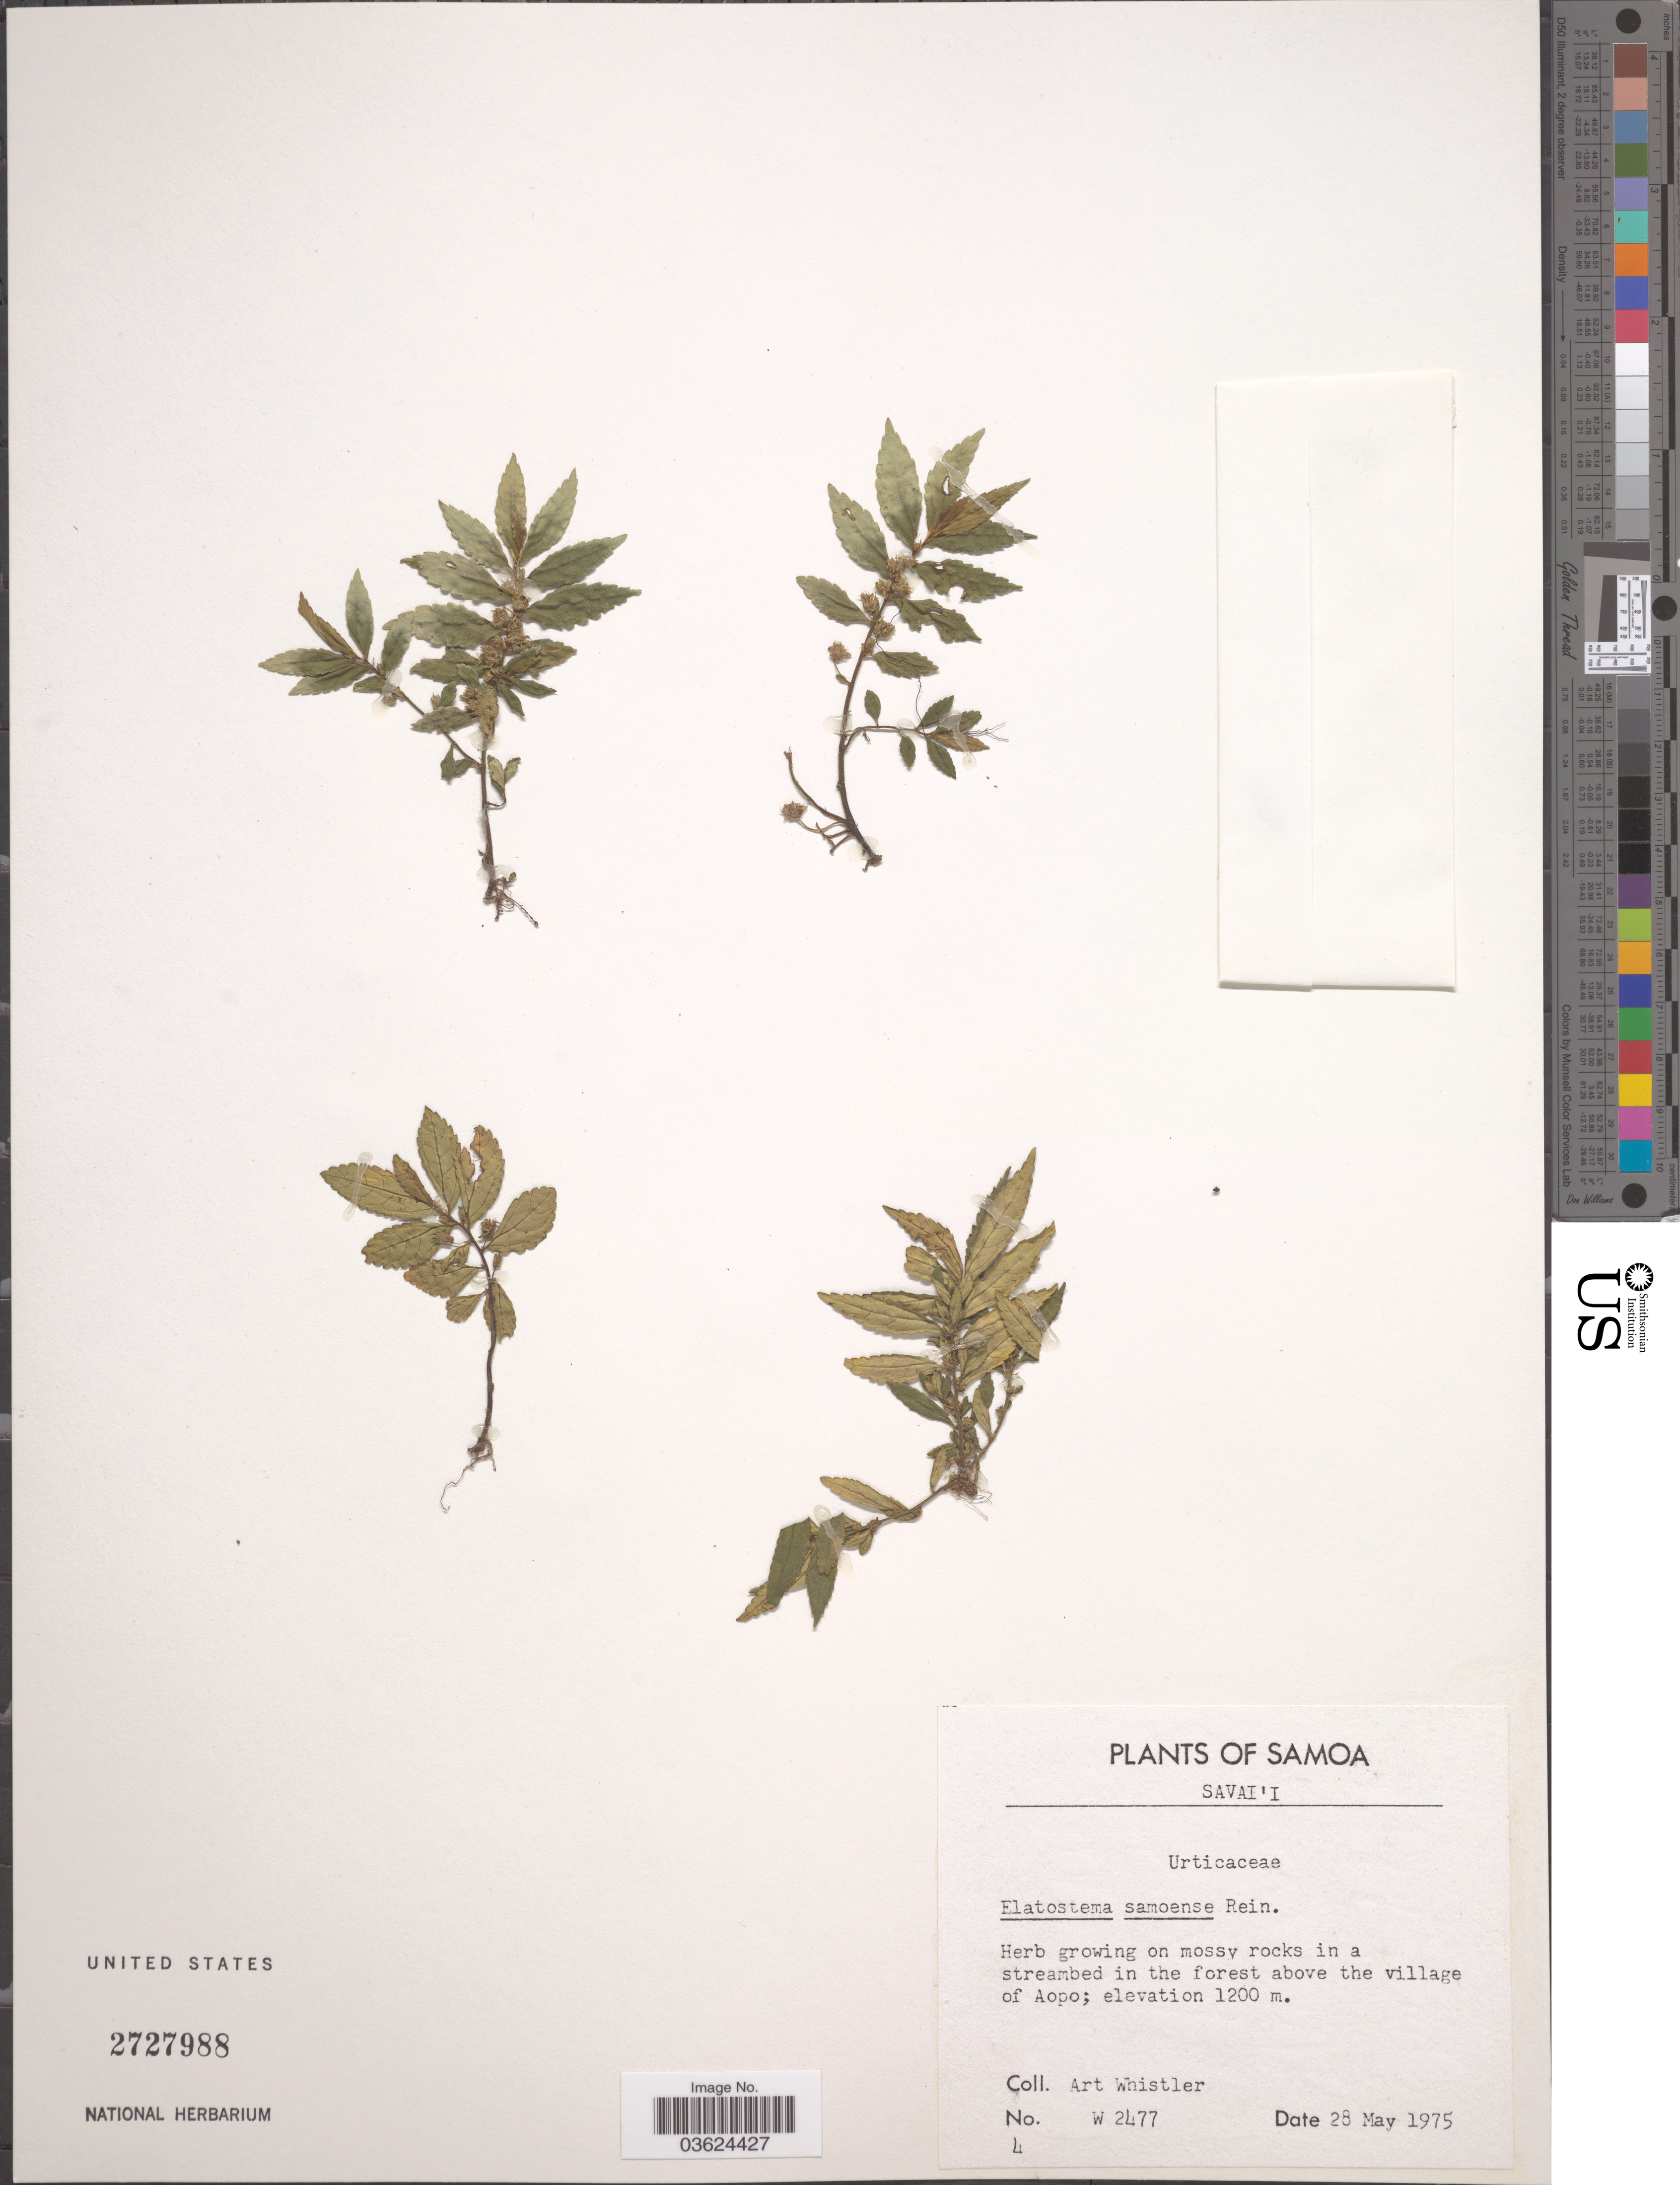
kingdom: Plantae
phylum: Tracheophyta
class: Magnoliopsida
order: Rosales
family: Urticaceae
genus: Elatostema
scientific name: Elatostema samoense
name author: Reinecke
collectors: A. Whistler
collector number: W 2477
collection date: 1975-05-28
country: Samoa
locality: Samoa, Savai'i. In a streambed in the forest above the village of Aopo.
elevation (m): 1200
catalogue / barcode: US 2727988